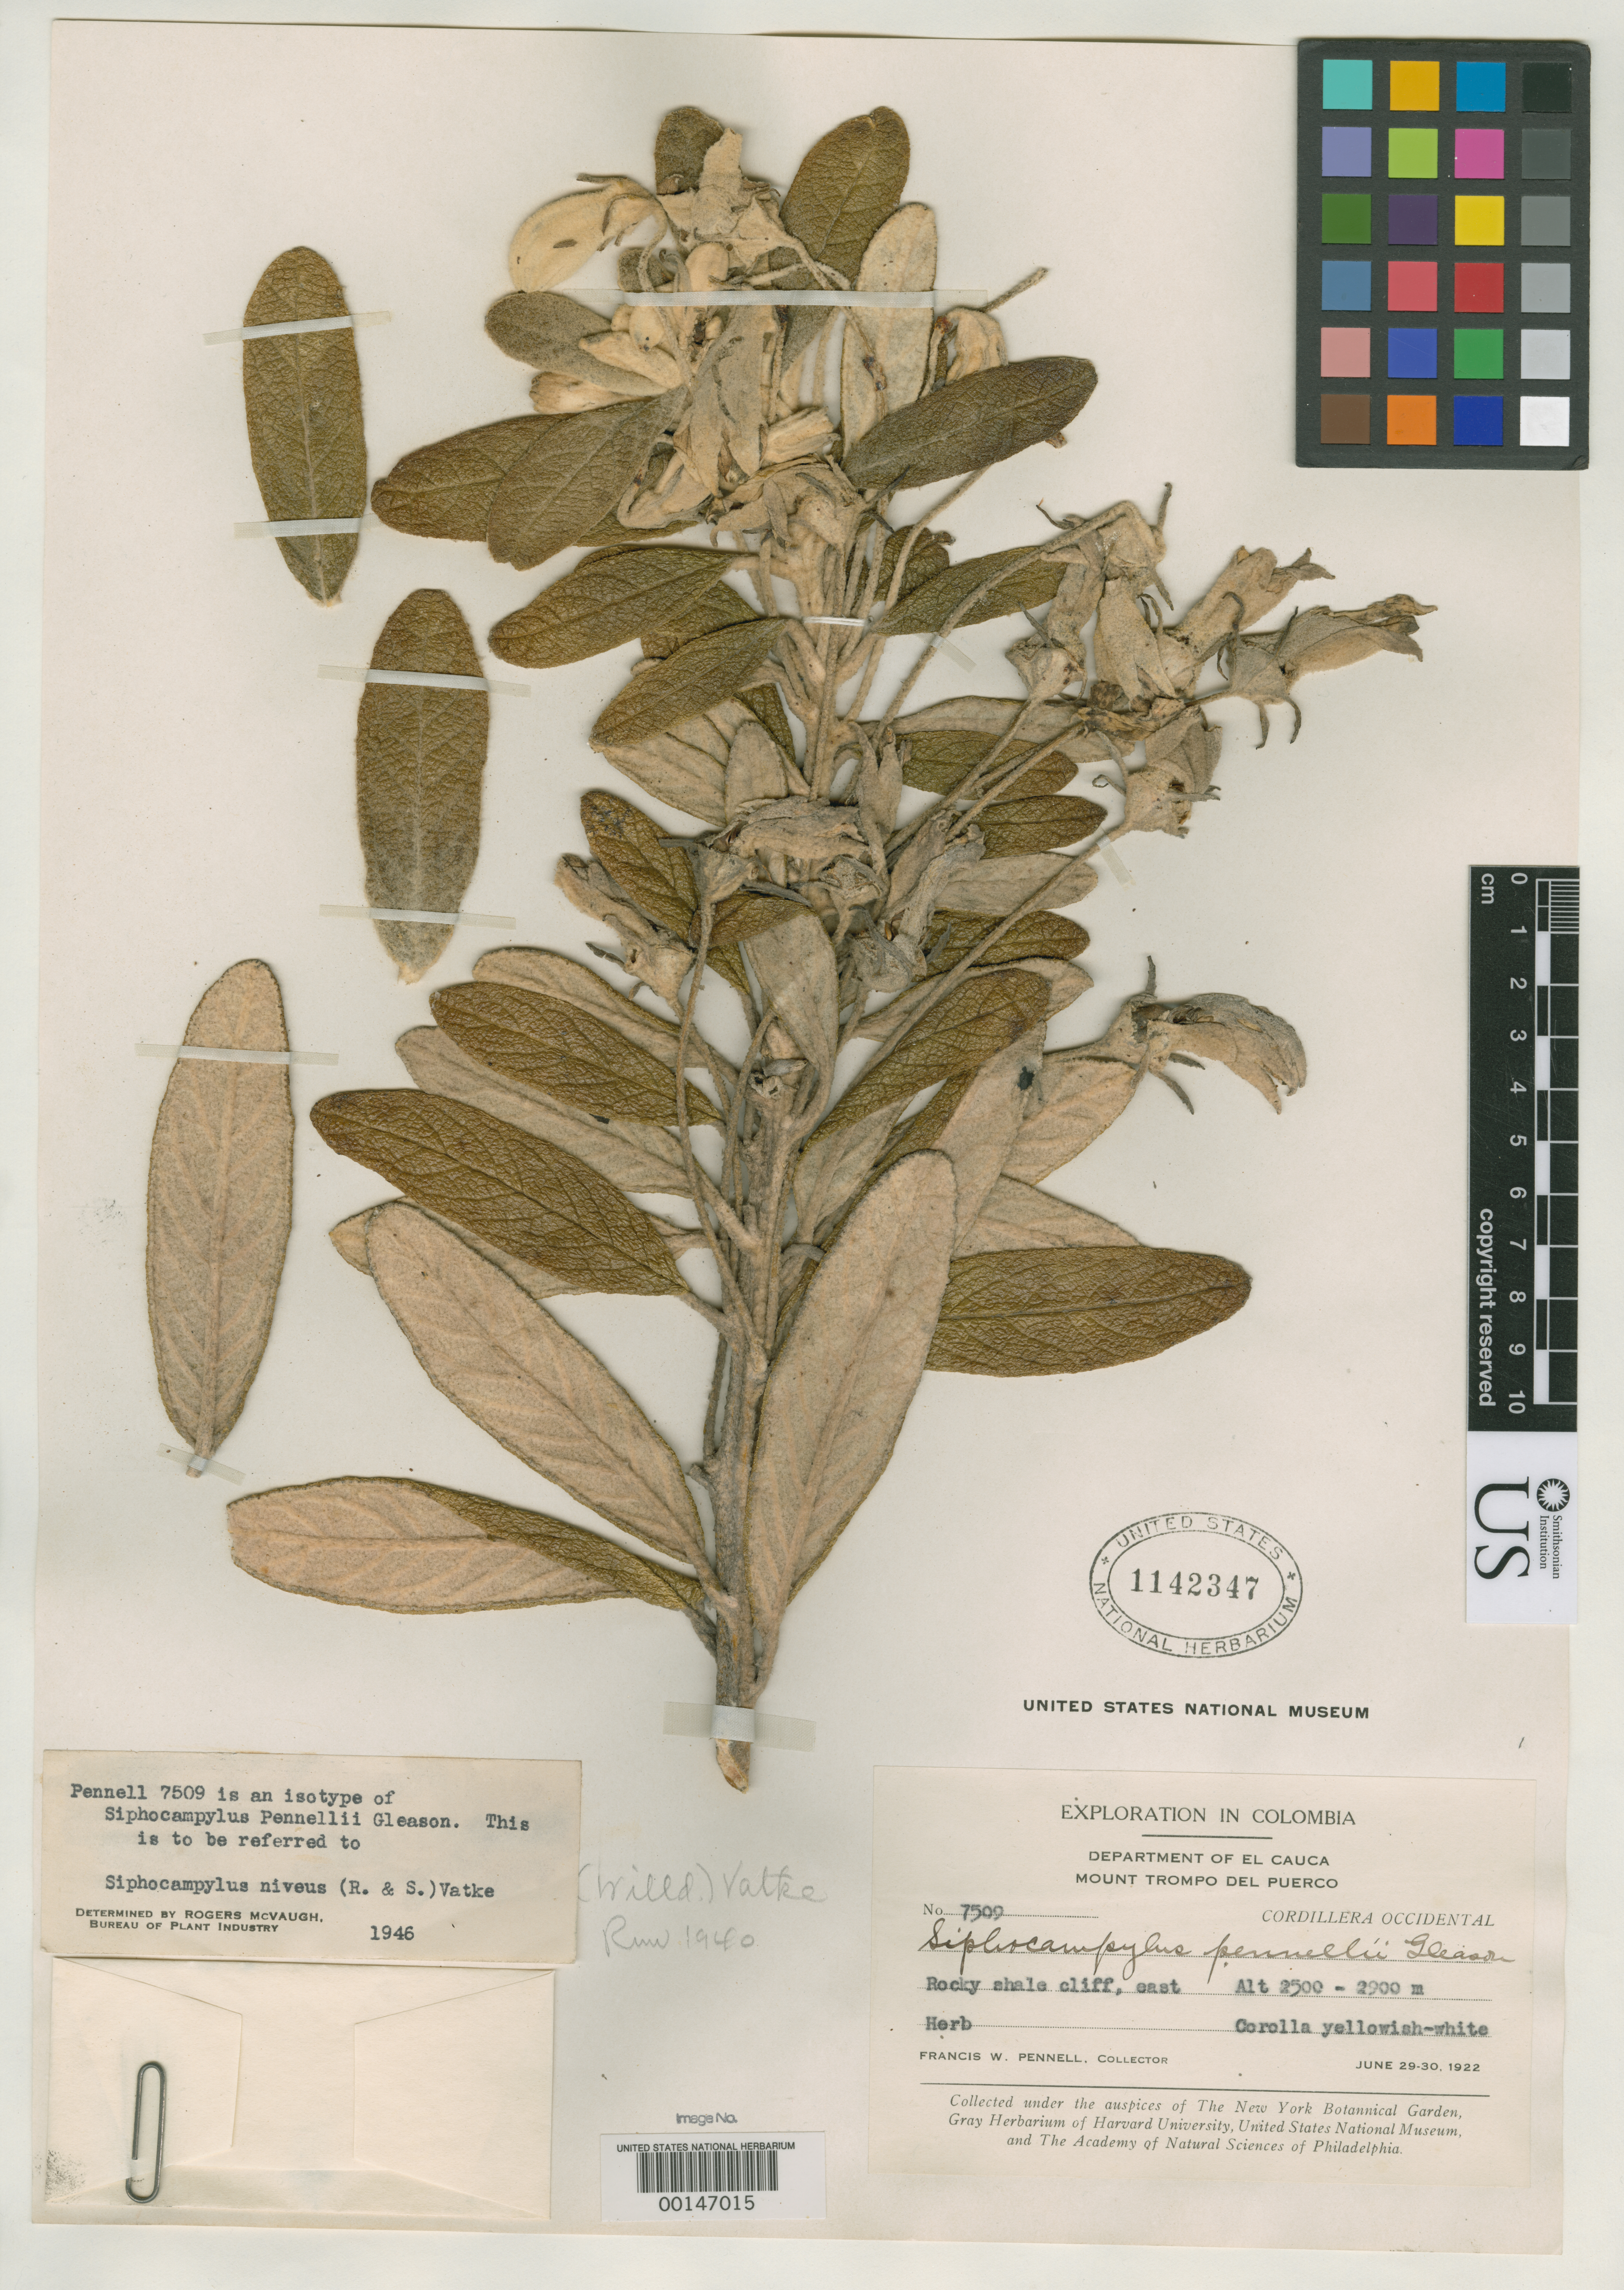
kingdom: Plantae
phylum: Tracheophyta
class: Magnoliopsida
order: Asterales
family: Campanulaceae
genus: Siphocampylus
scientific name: Siphocampylus pennellii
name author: Gleason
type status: Isotype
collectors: F. W. Pennell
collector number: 7509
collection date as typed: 29 Jun 1922 to 30 Jun 1922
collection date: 1922-06-29/1922-06-30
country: Colombia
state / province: Cauca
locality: Mt. Trompo del Puerco.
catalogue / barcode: US 1142347